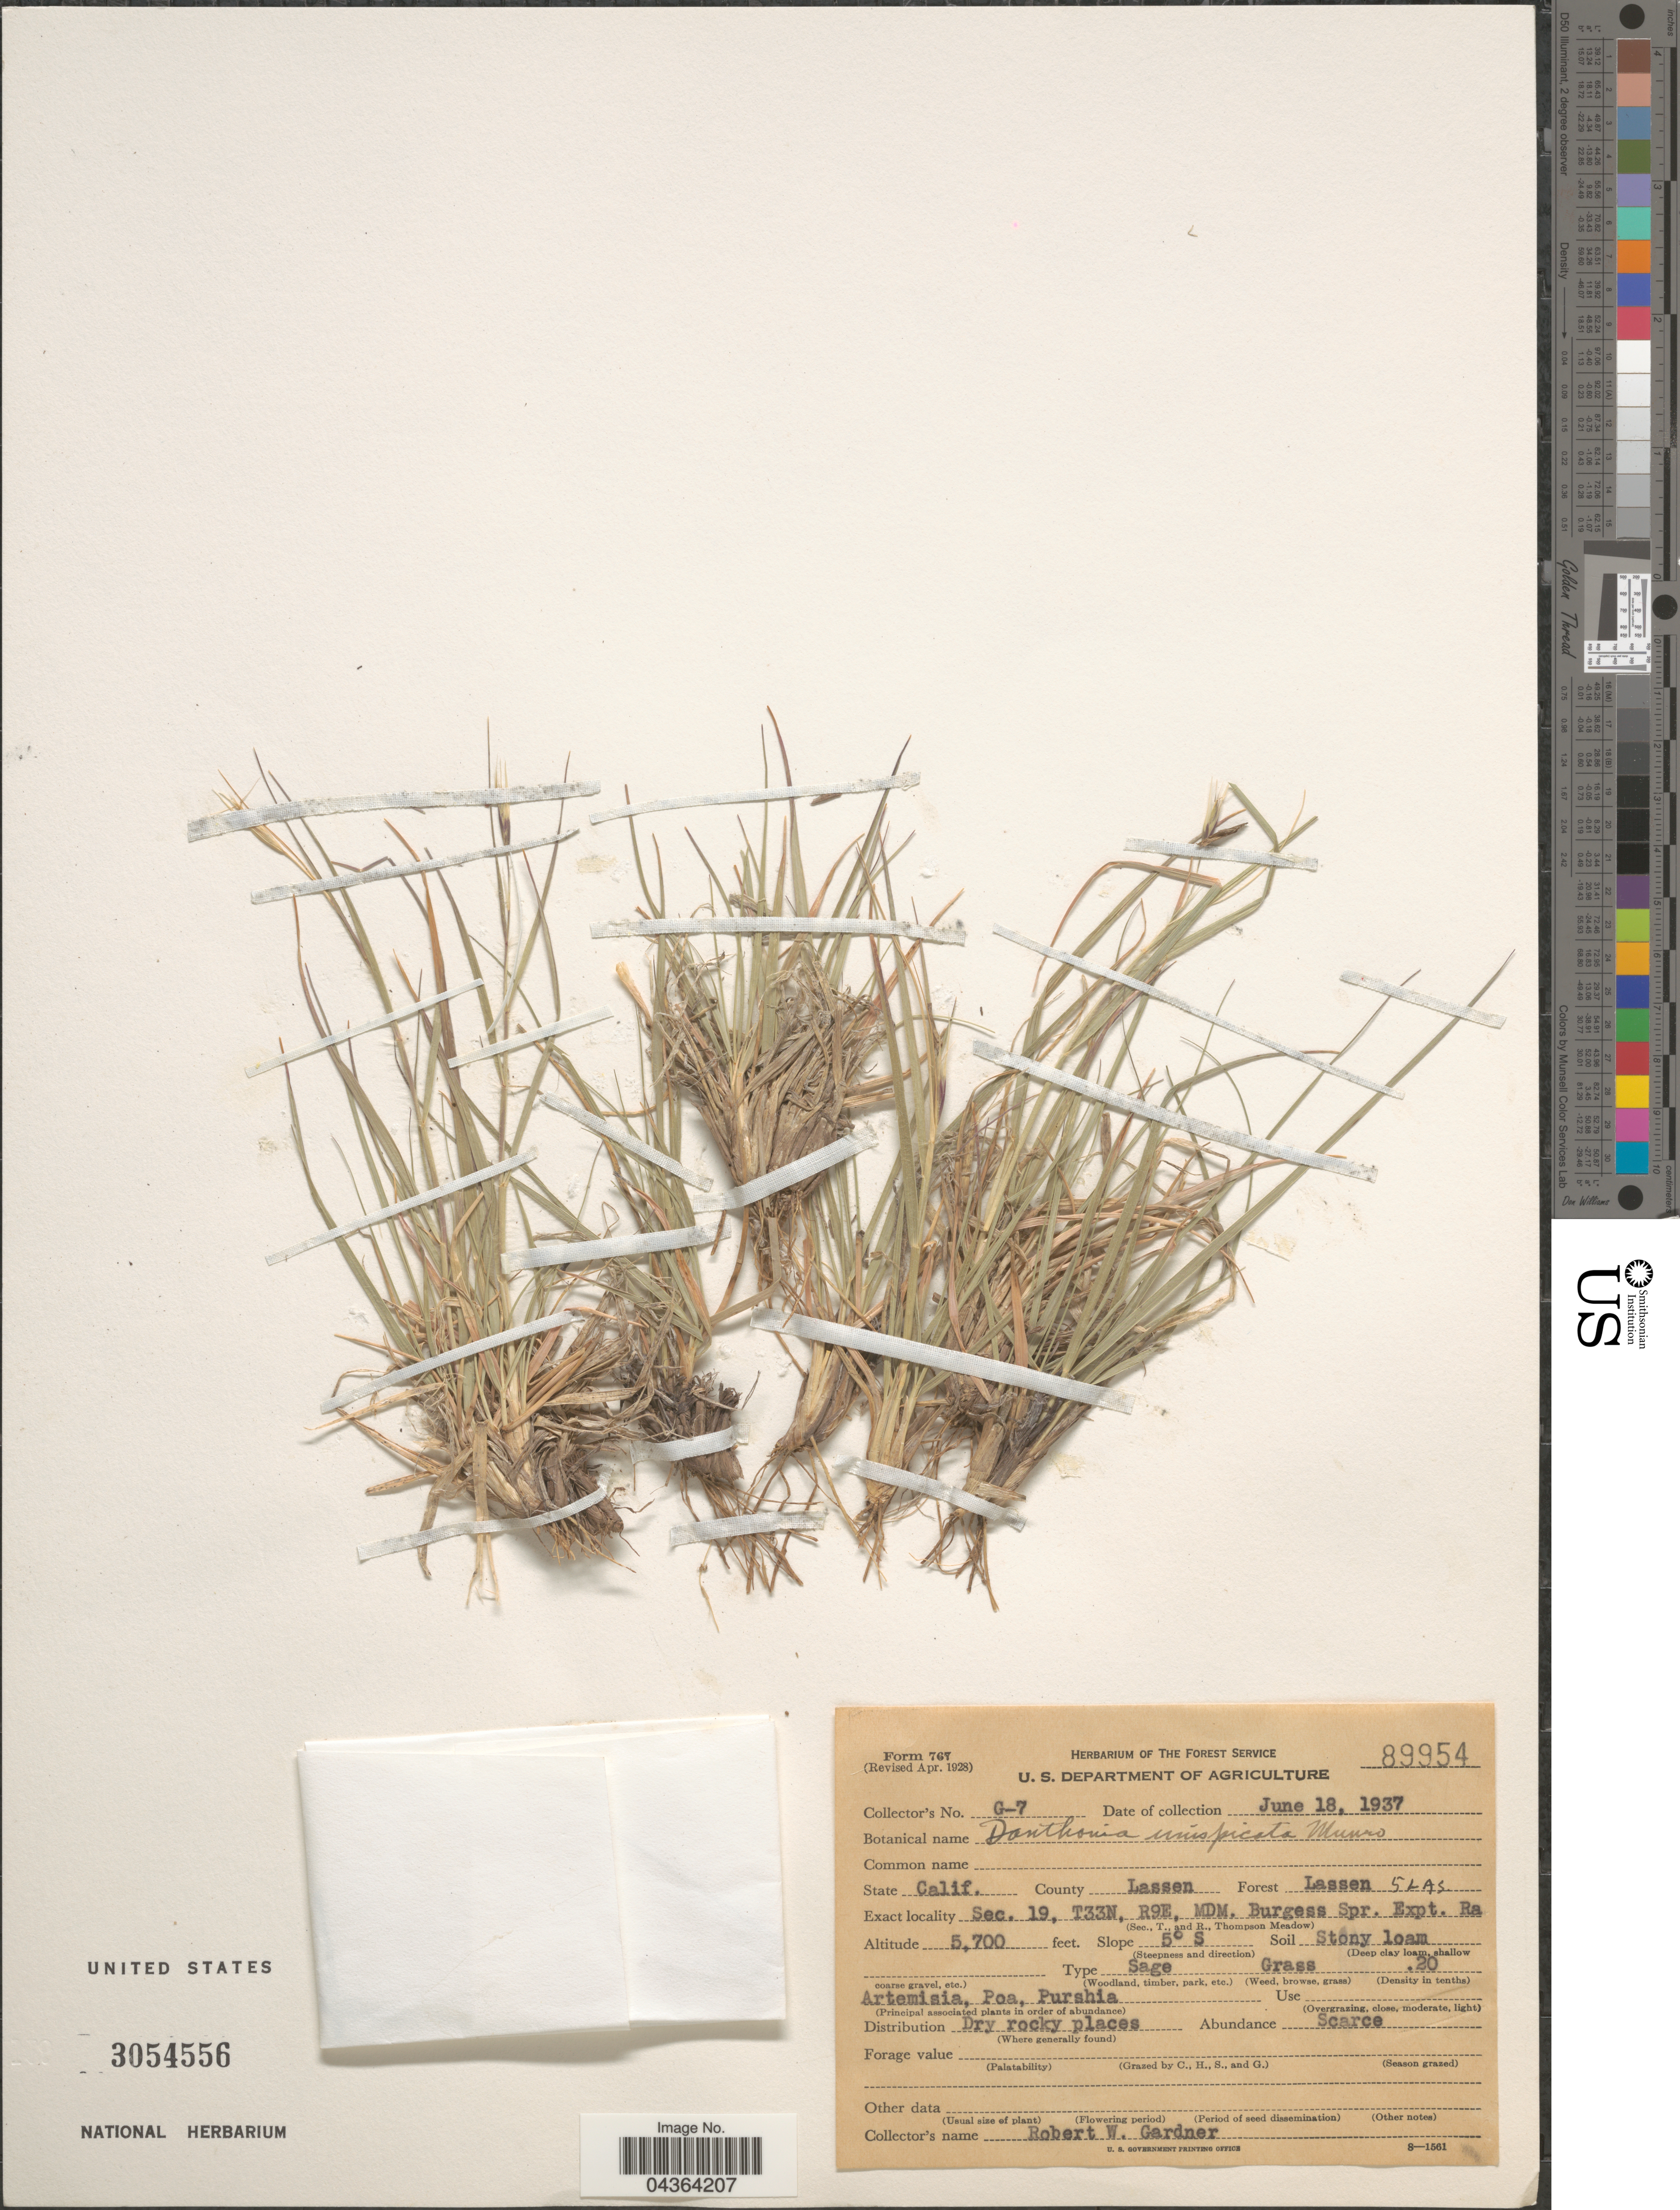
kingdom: Plantae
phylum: Tracheophyta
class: Liliopsida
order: Poales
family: Poaceae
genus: Danthonia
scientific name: Danthonia unispicata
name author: (Thurb.) Munro ex Macoun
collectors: R. Gardner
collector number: G-7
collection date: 1937-06-18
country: United States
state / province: California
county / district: Lassen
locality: County Lassen. Forest Lassen 5LAS. Sec. 19, T33N, R9E, MDM. Burgess Spr. Expt. Ra.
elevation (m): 1737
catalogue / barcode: US 3054556